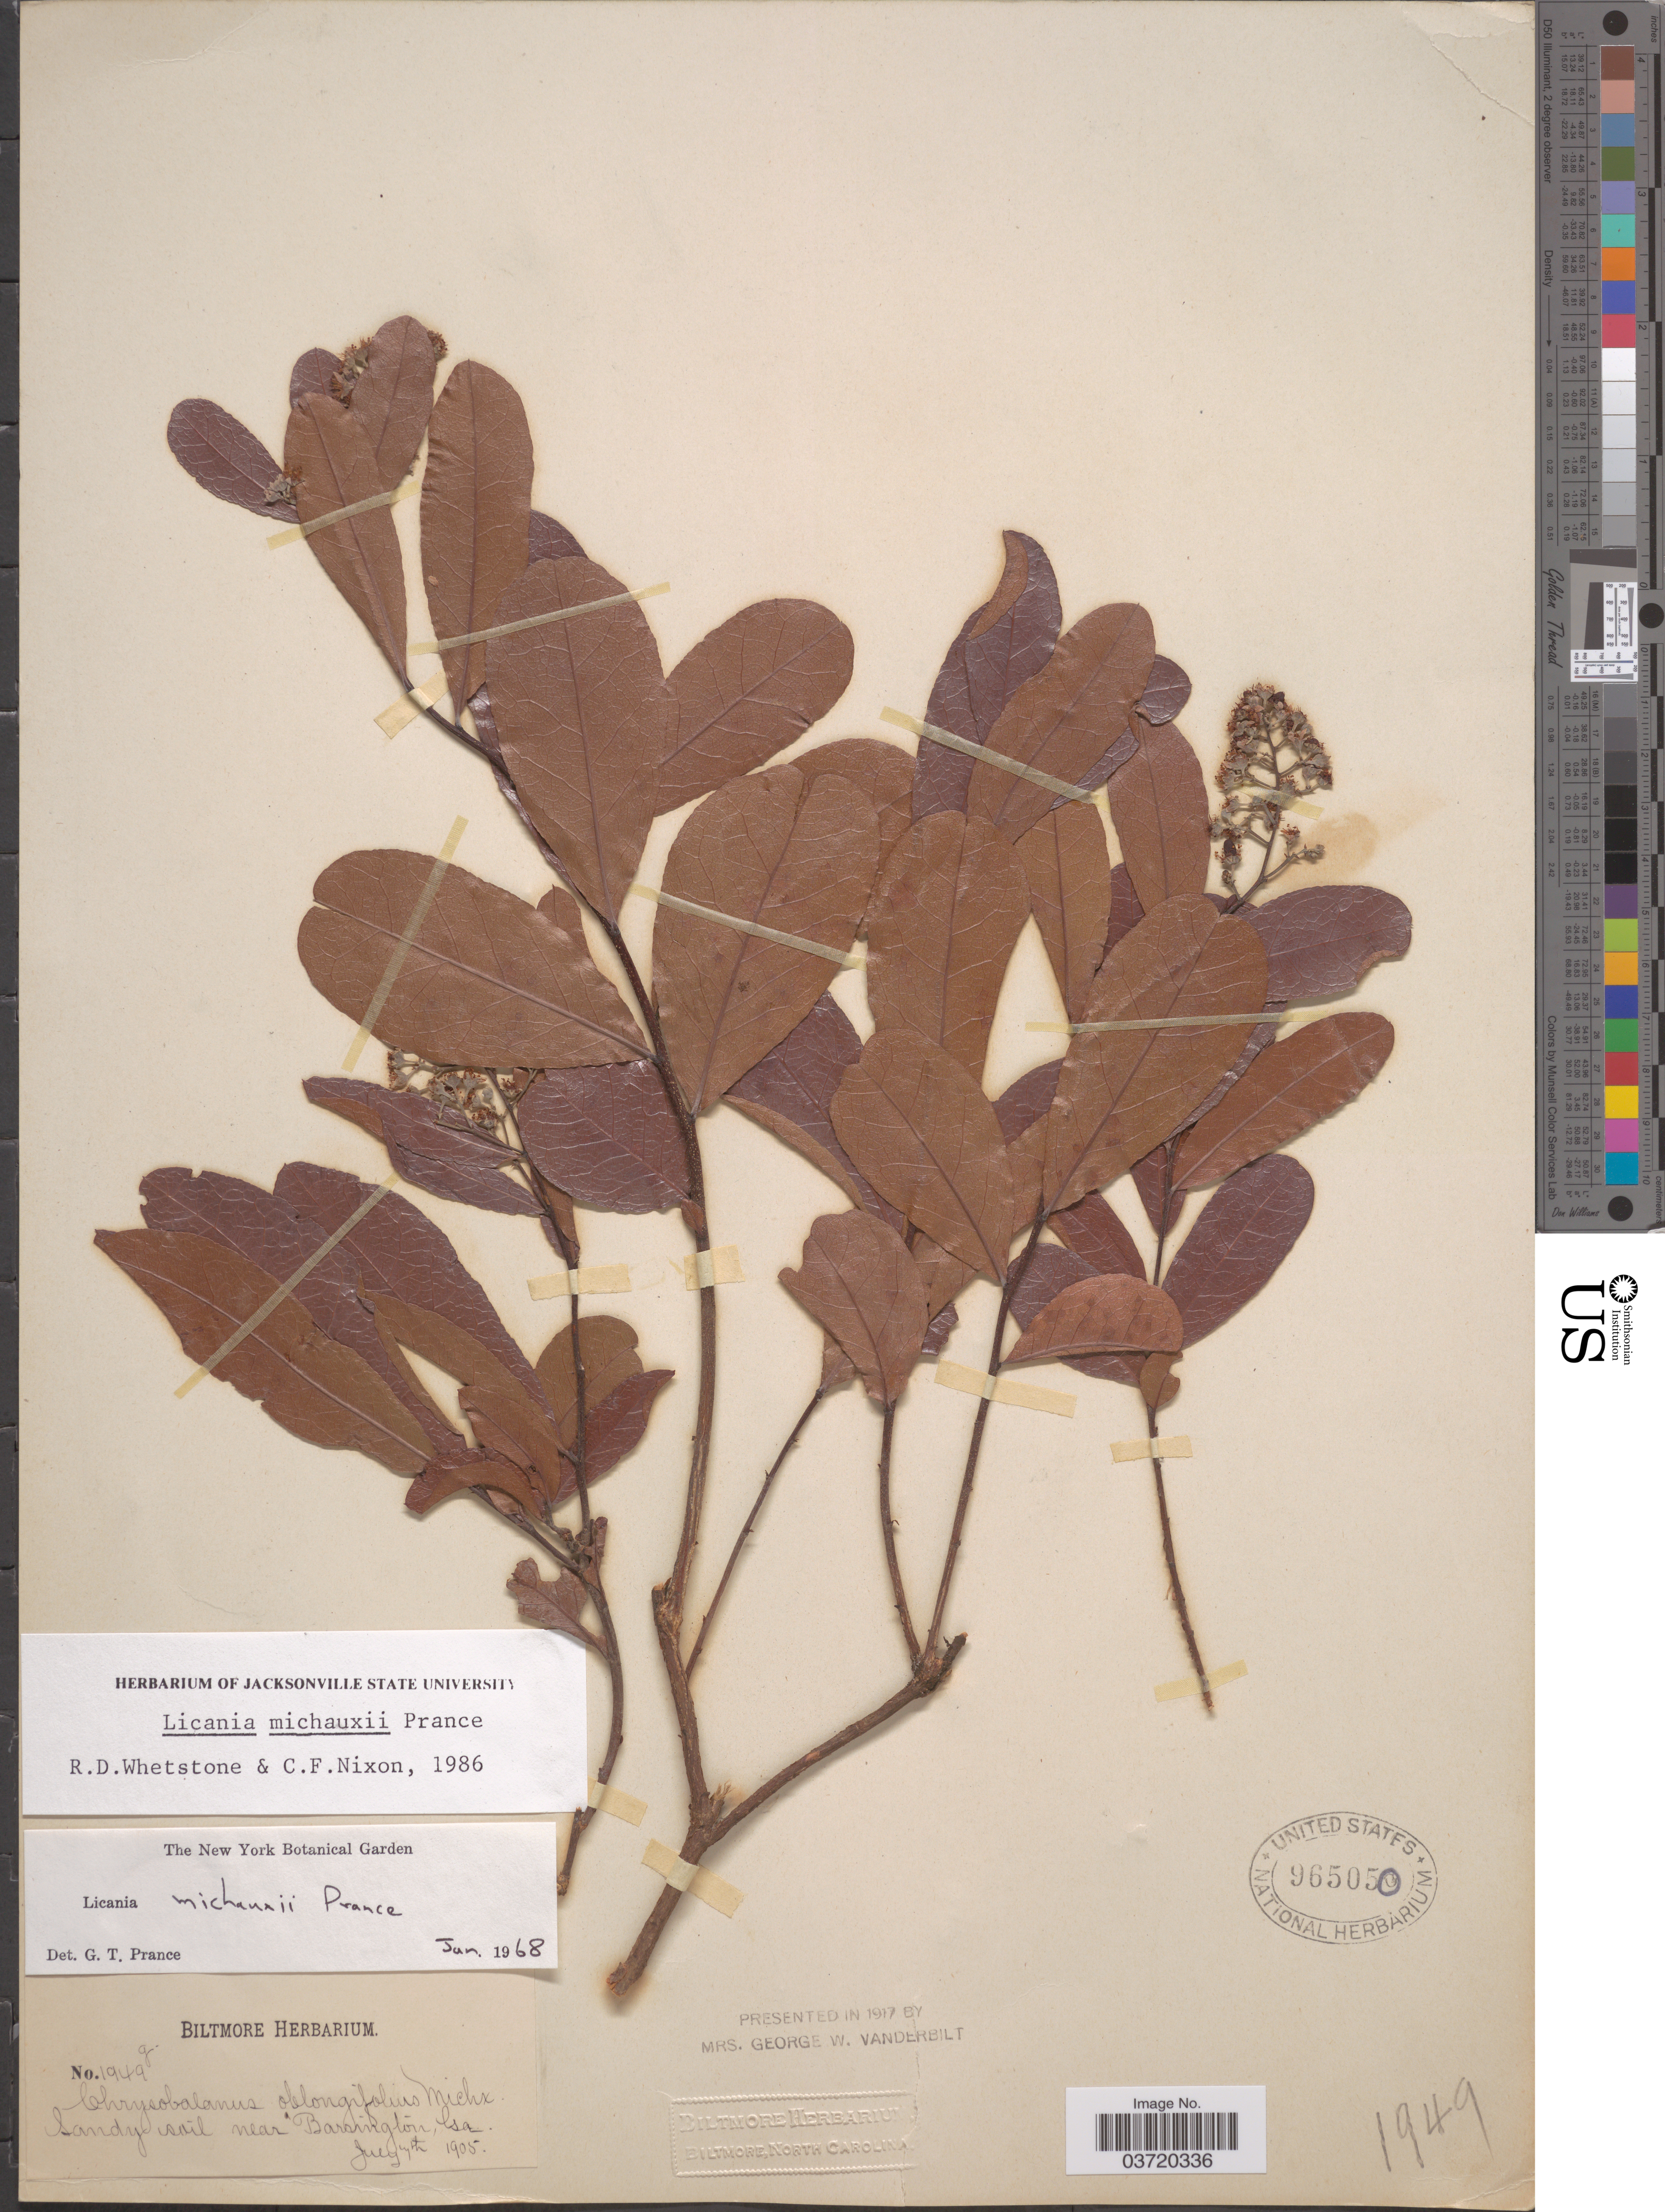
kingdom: Plantae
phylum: Tracheophyta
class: Magnoliopsida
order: Malpighiales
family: Chrysobalanaceae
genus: Geobalanus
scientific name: Geobalanus oblongifolius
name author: (Michx.) Small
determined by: Strong, M. T., (US), Smithsonian Institution - National Museum of Natural History (UNITED STATES)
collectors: ex herb. Biltmore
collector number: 1949g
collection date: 1905-07-14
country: United States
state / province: Georgia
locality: Sandy soil near Barrington.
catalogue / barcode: US 965050